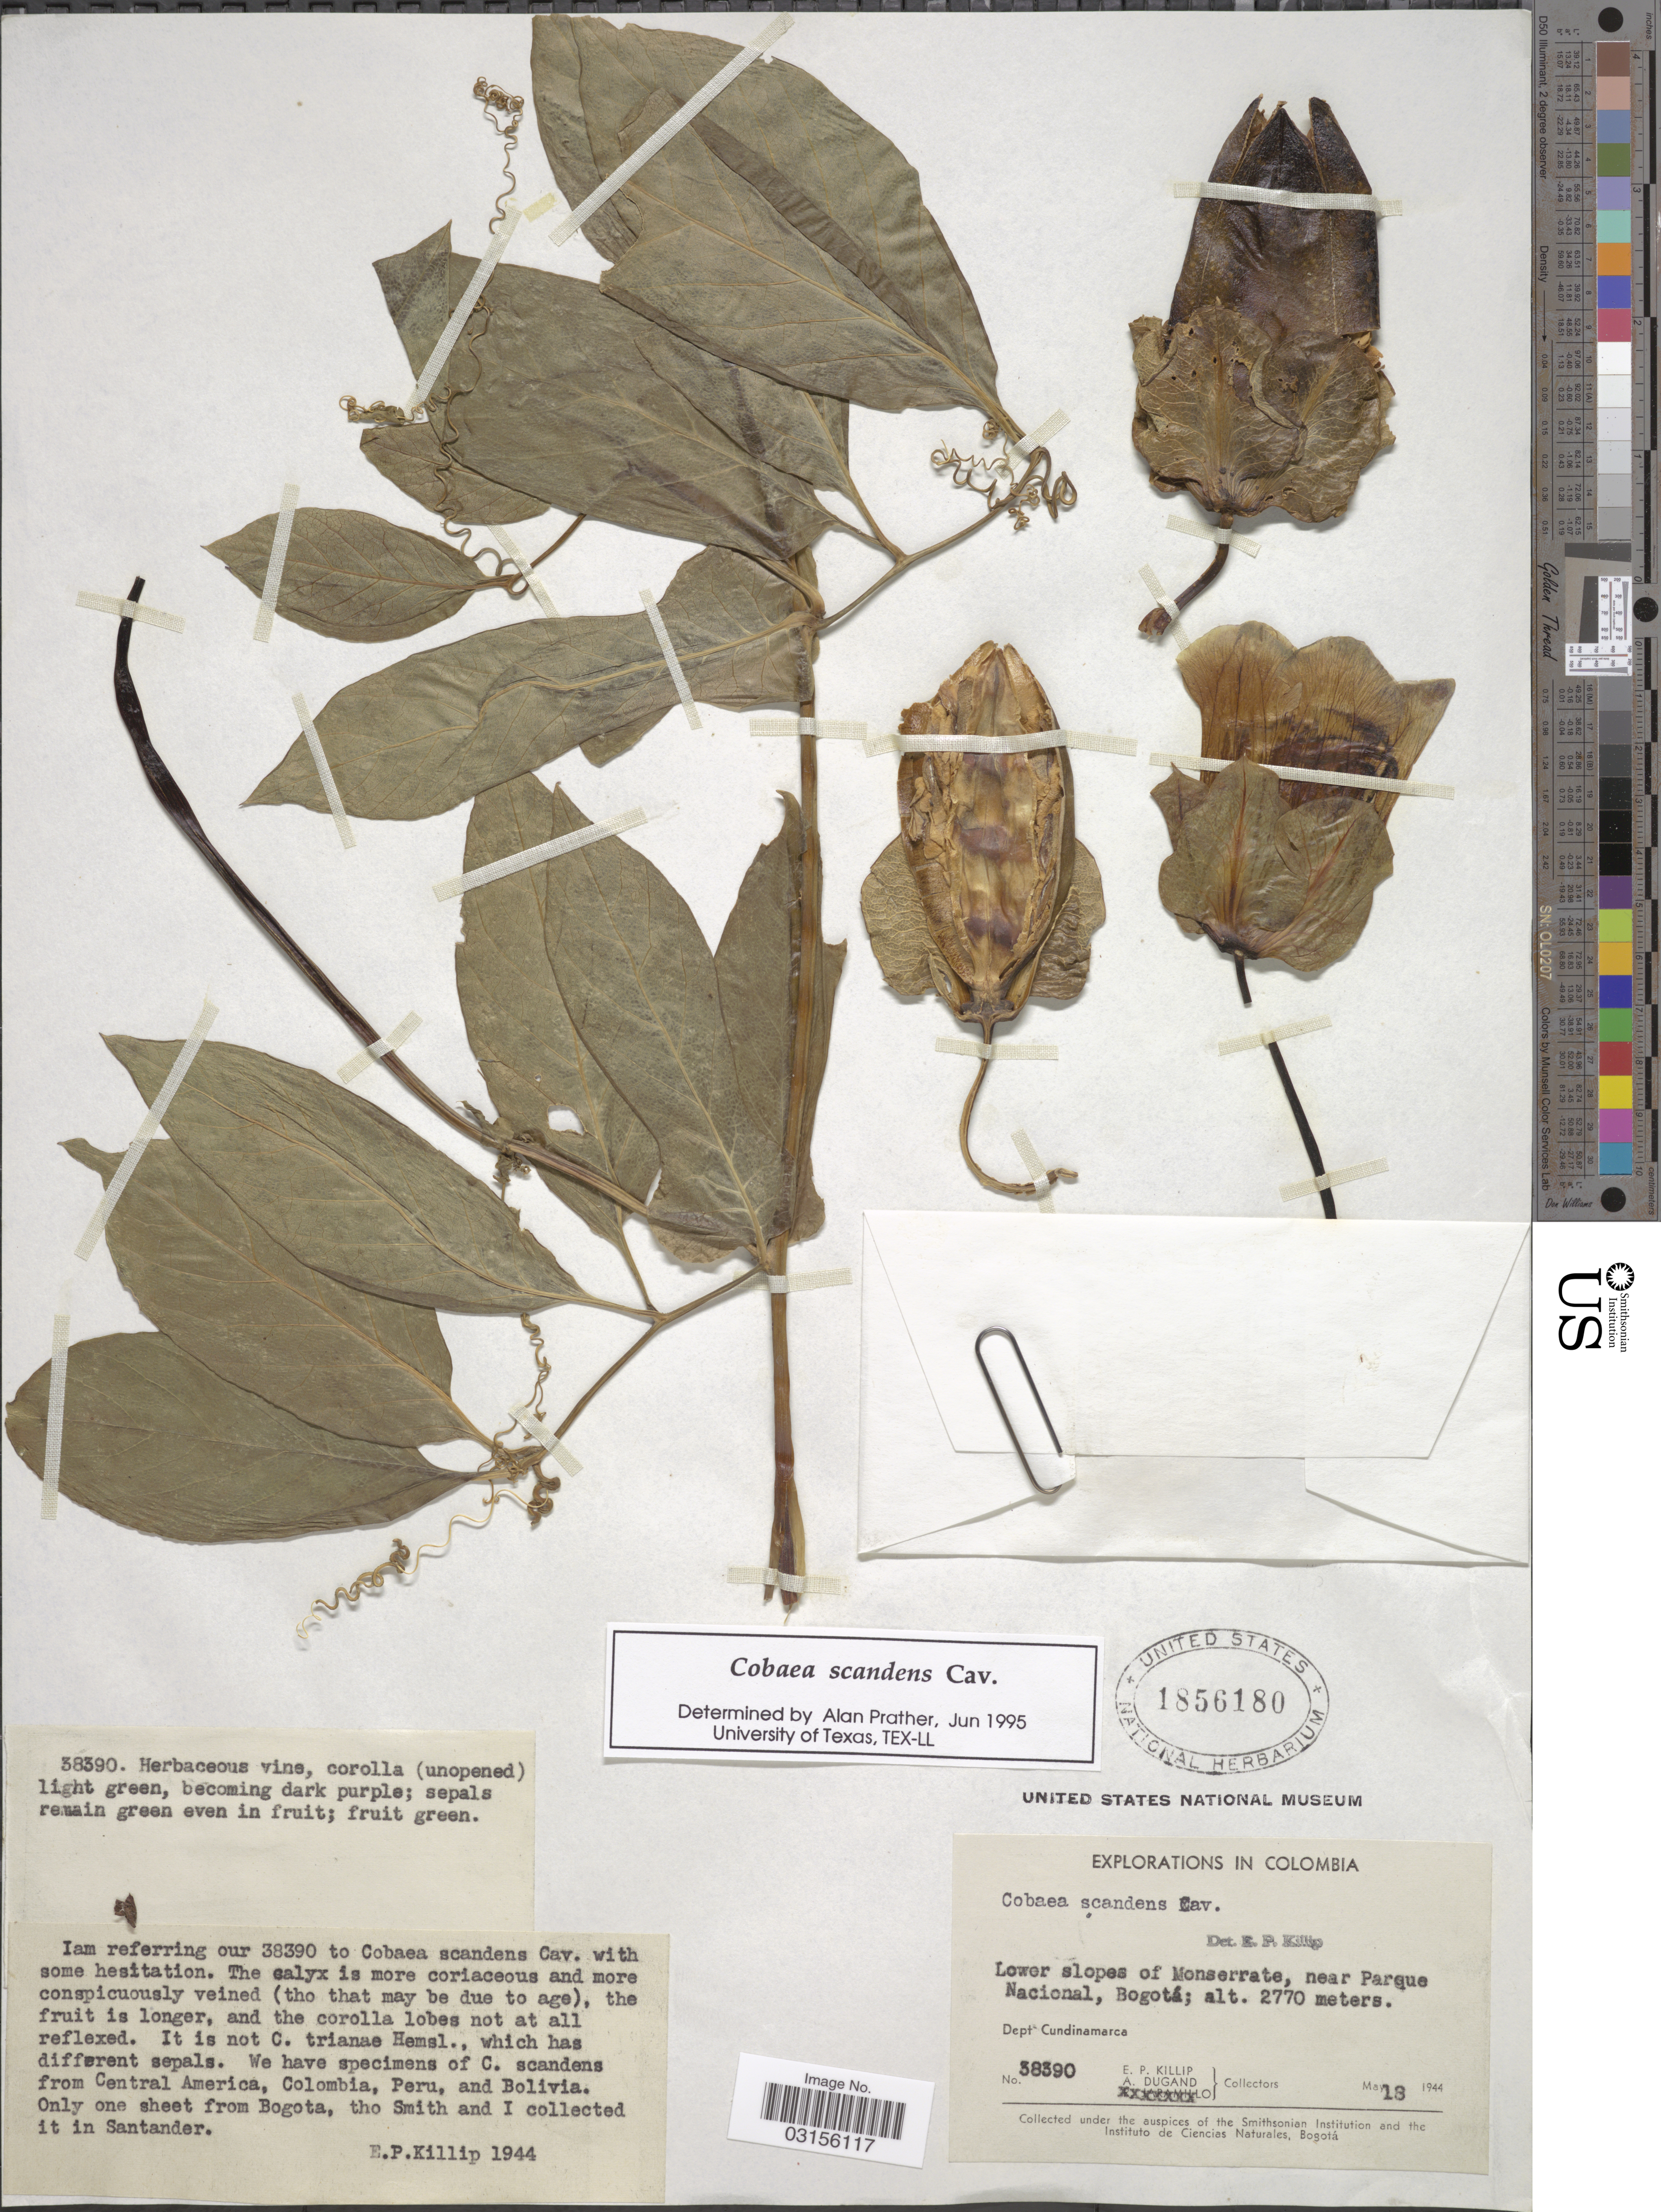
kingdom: Plantae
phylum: Tracheophyta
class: Magnoliopsida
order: Ericales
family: Polemoniaceae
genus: Cobaea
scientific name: Cobaea scandens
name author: Cav.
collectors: E. P. Killip & A. Dugand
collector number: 38390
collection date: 1944-05-18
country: Colombia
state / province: Cundinamarca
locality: Dept. Cundinamarca. Lower slopes of Monserrate, near Parque Nacional, Bogotá.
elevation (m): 2770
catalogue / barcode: US 1856180